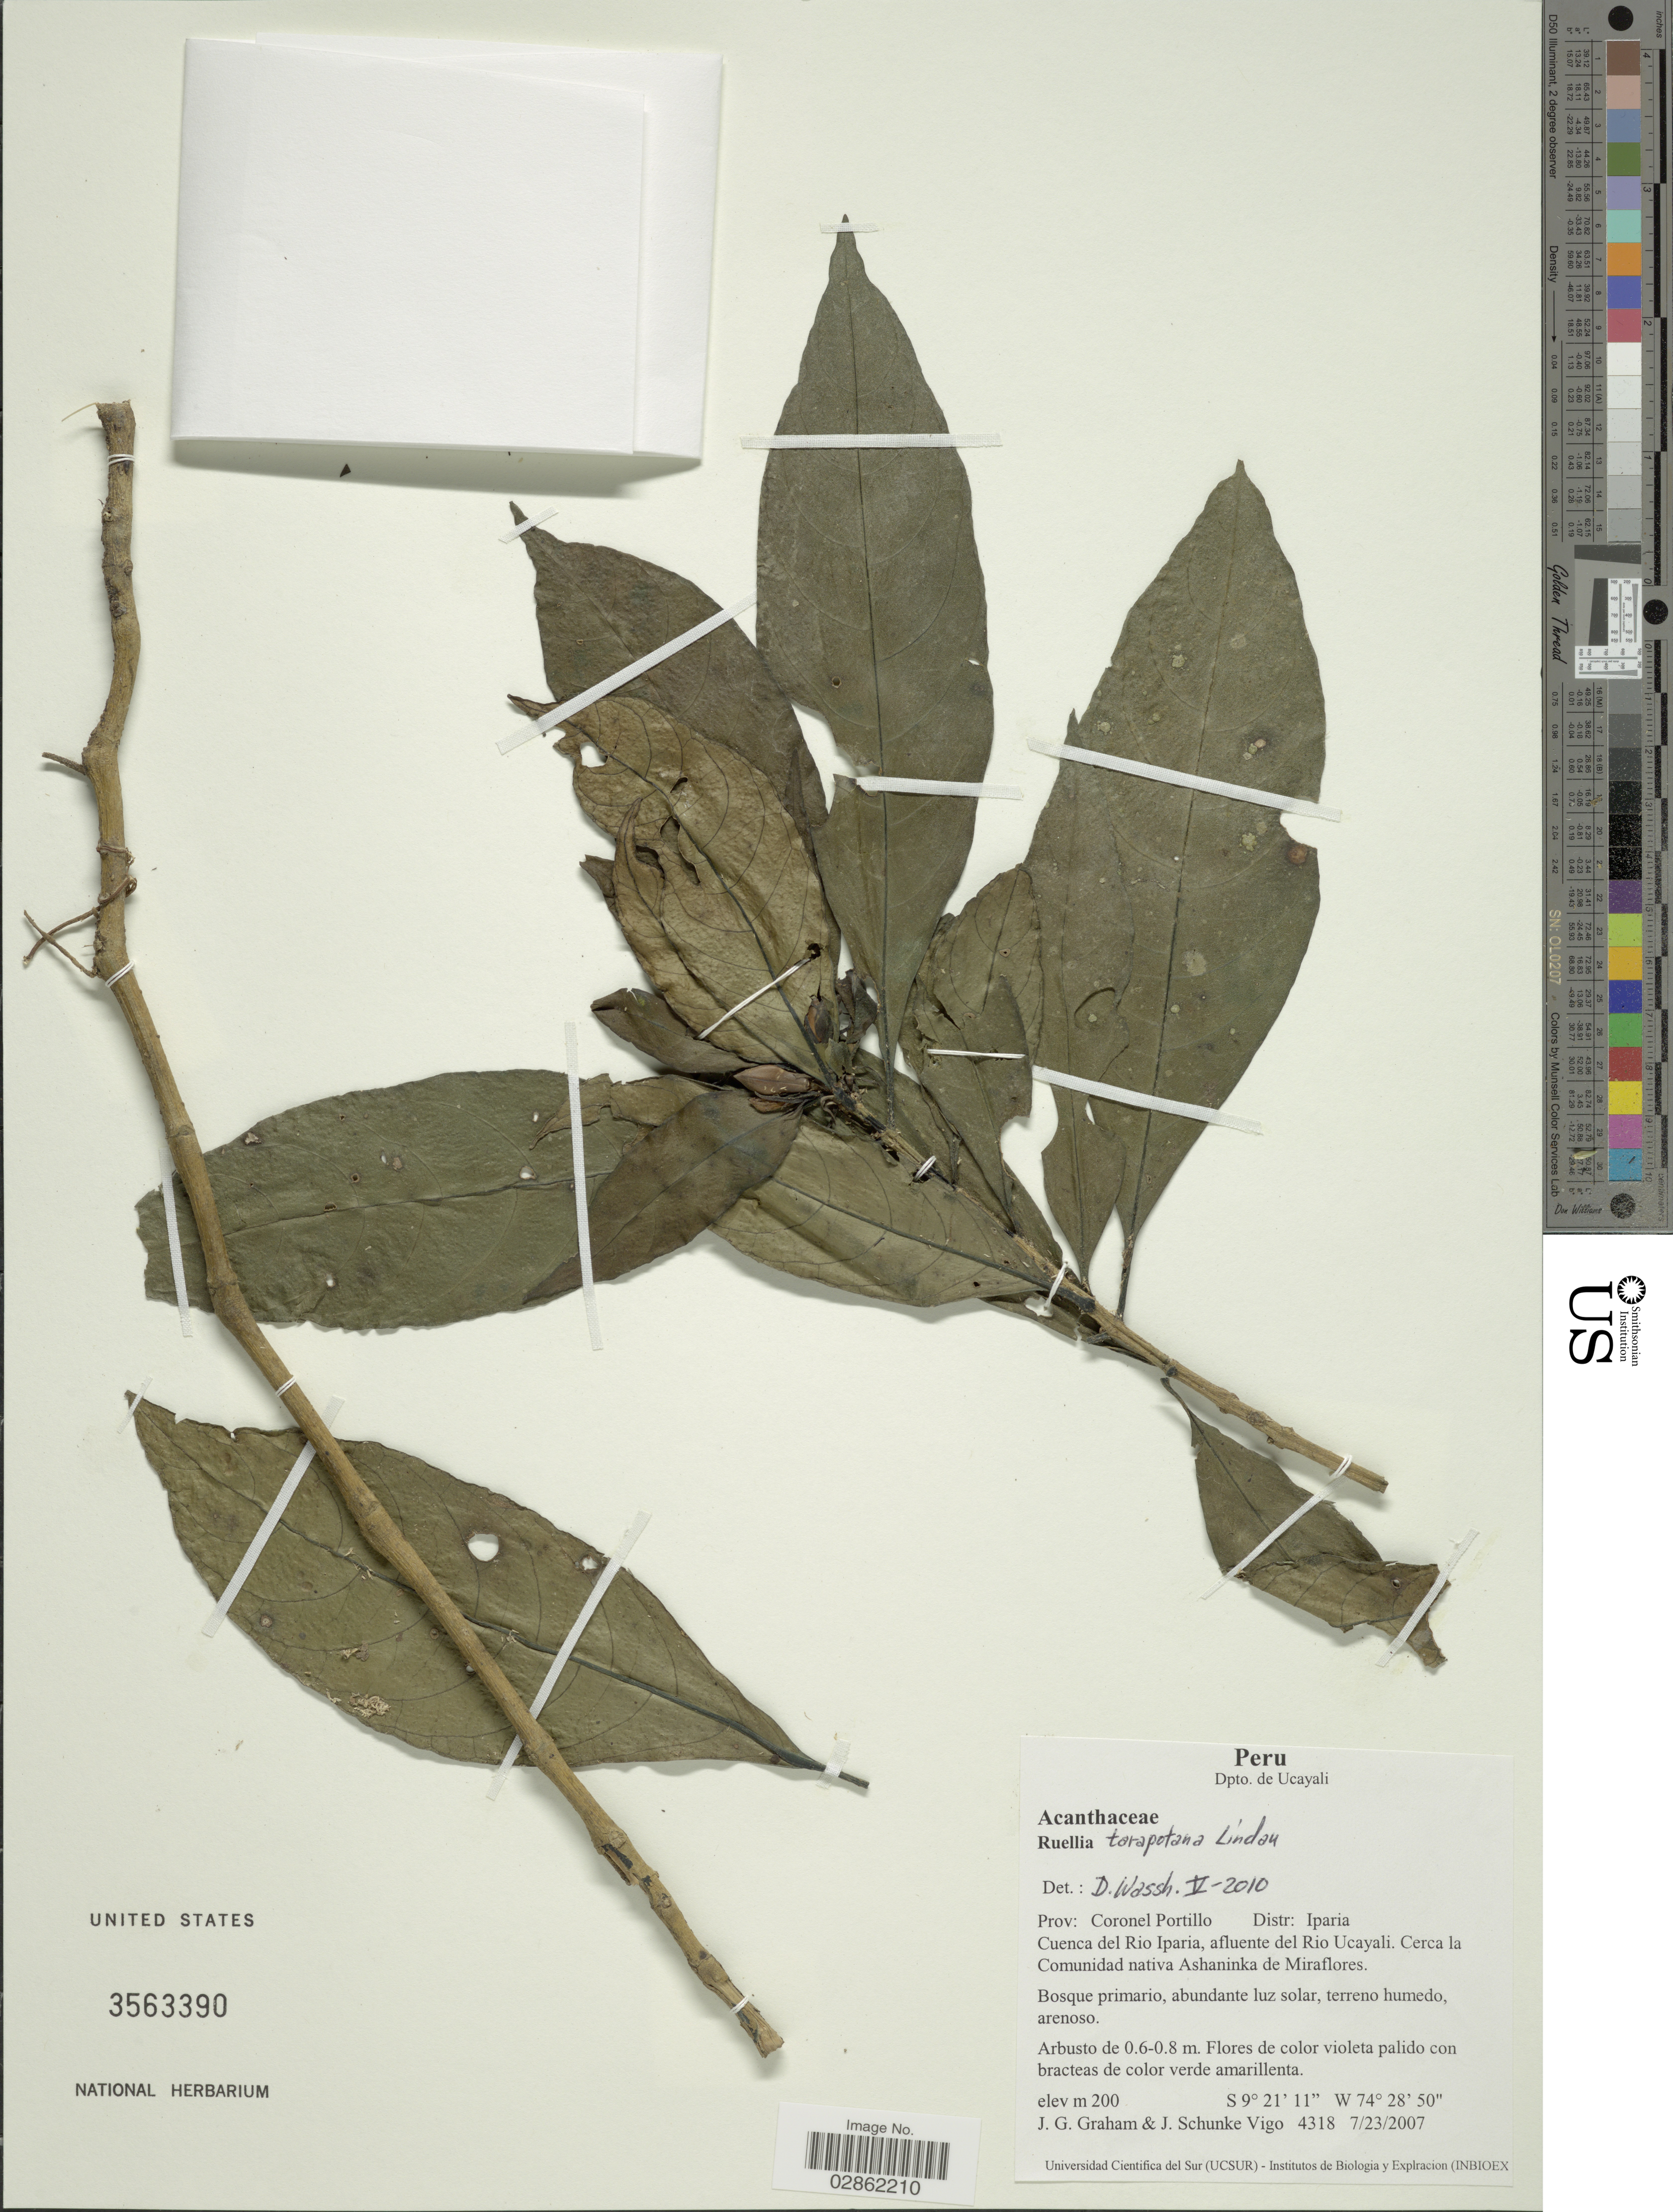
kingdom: Plantae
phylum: Tracheophyta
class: Magnoliopsida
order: Lamiales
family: Acanthaceae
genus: Ruellia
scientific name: Ruellia tarapotana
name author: Lindau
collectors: J. Graham & J. Schunke Vigo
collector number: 4318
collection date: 2007-07-23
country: Peru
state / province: Ucayali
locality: Dpto. Ucayali, Prov. Coronel Portillo, Distr. Iparia, Cuenca del Rio Iparia, afluente del Río Ucayali, Cerca la Comunidad nativa Ashaninka de Miraflores.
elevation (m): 200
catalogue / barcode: US 3563390